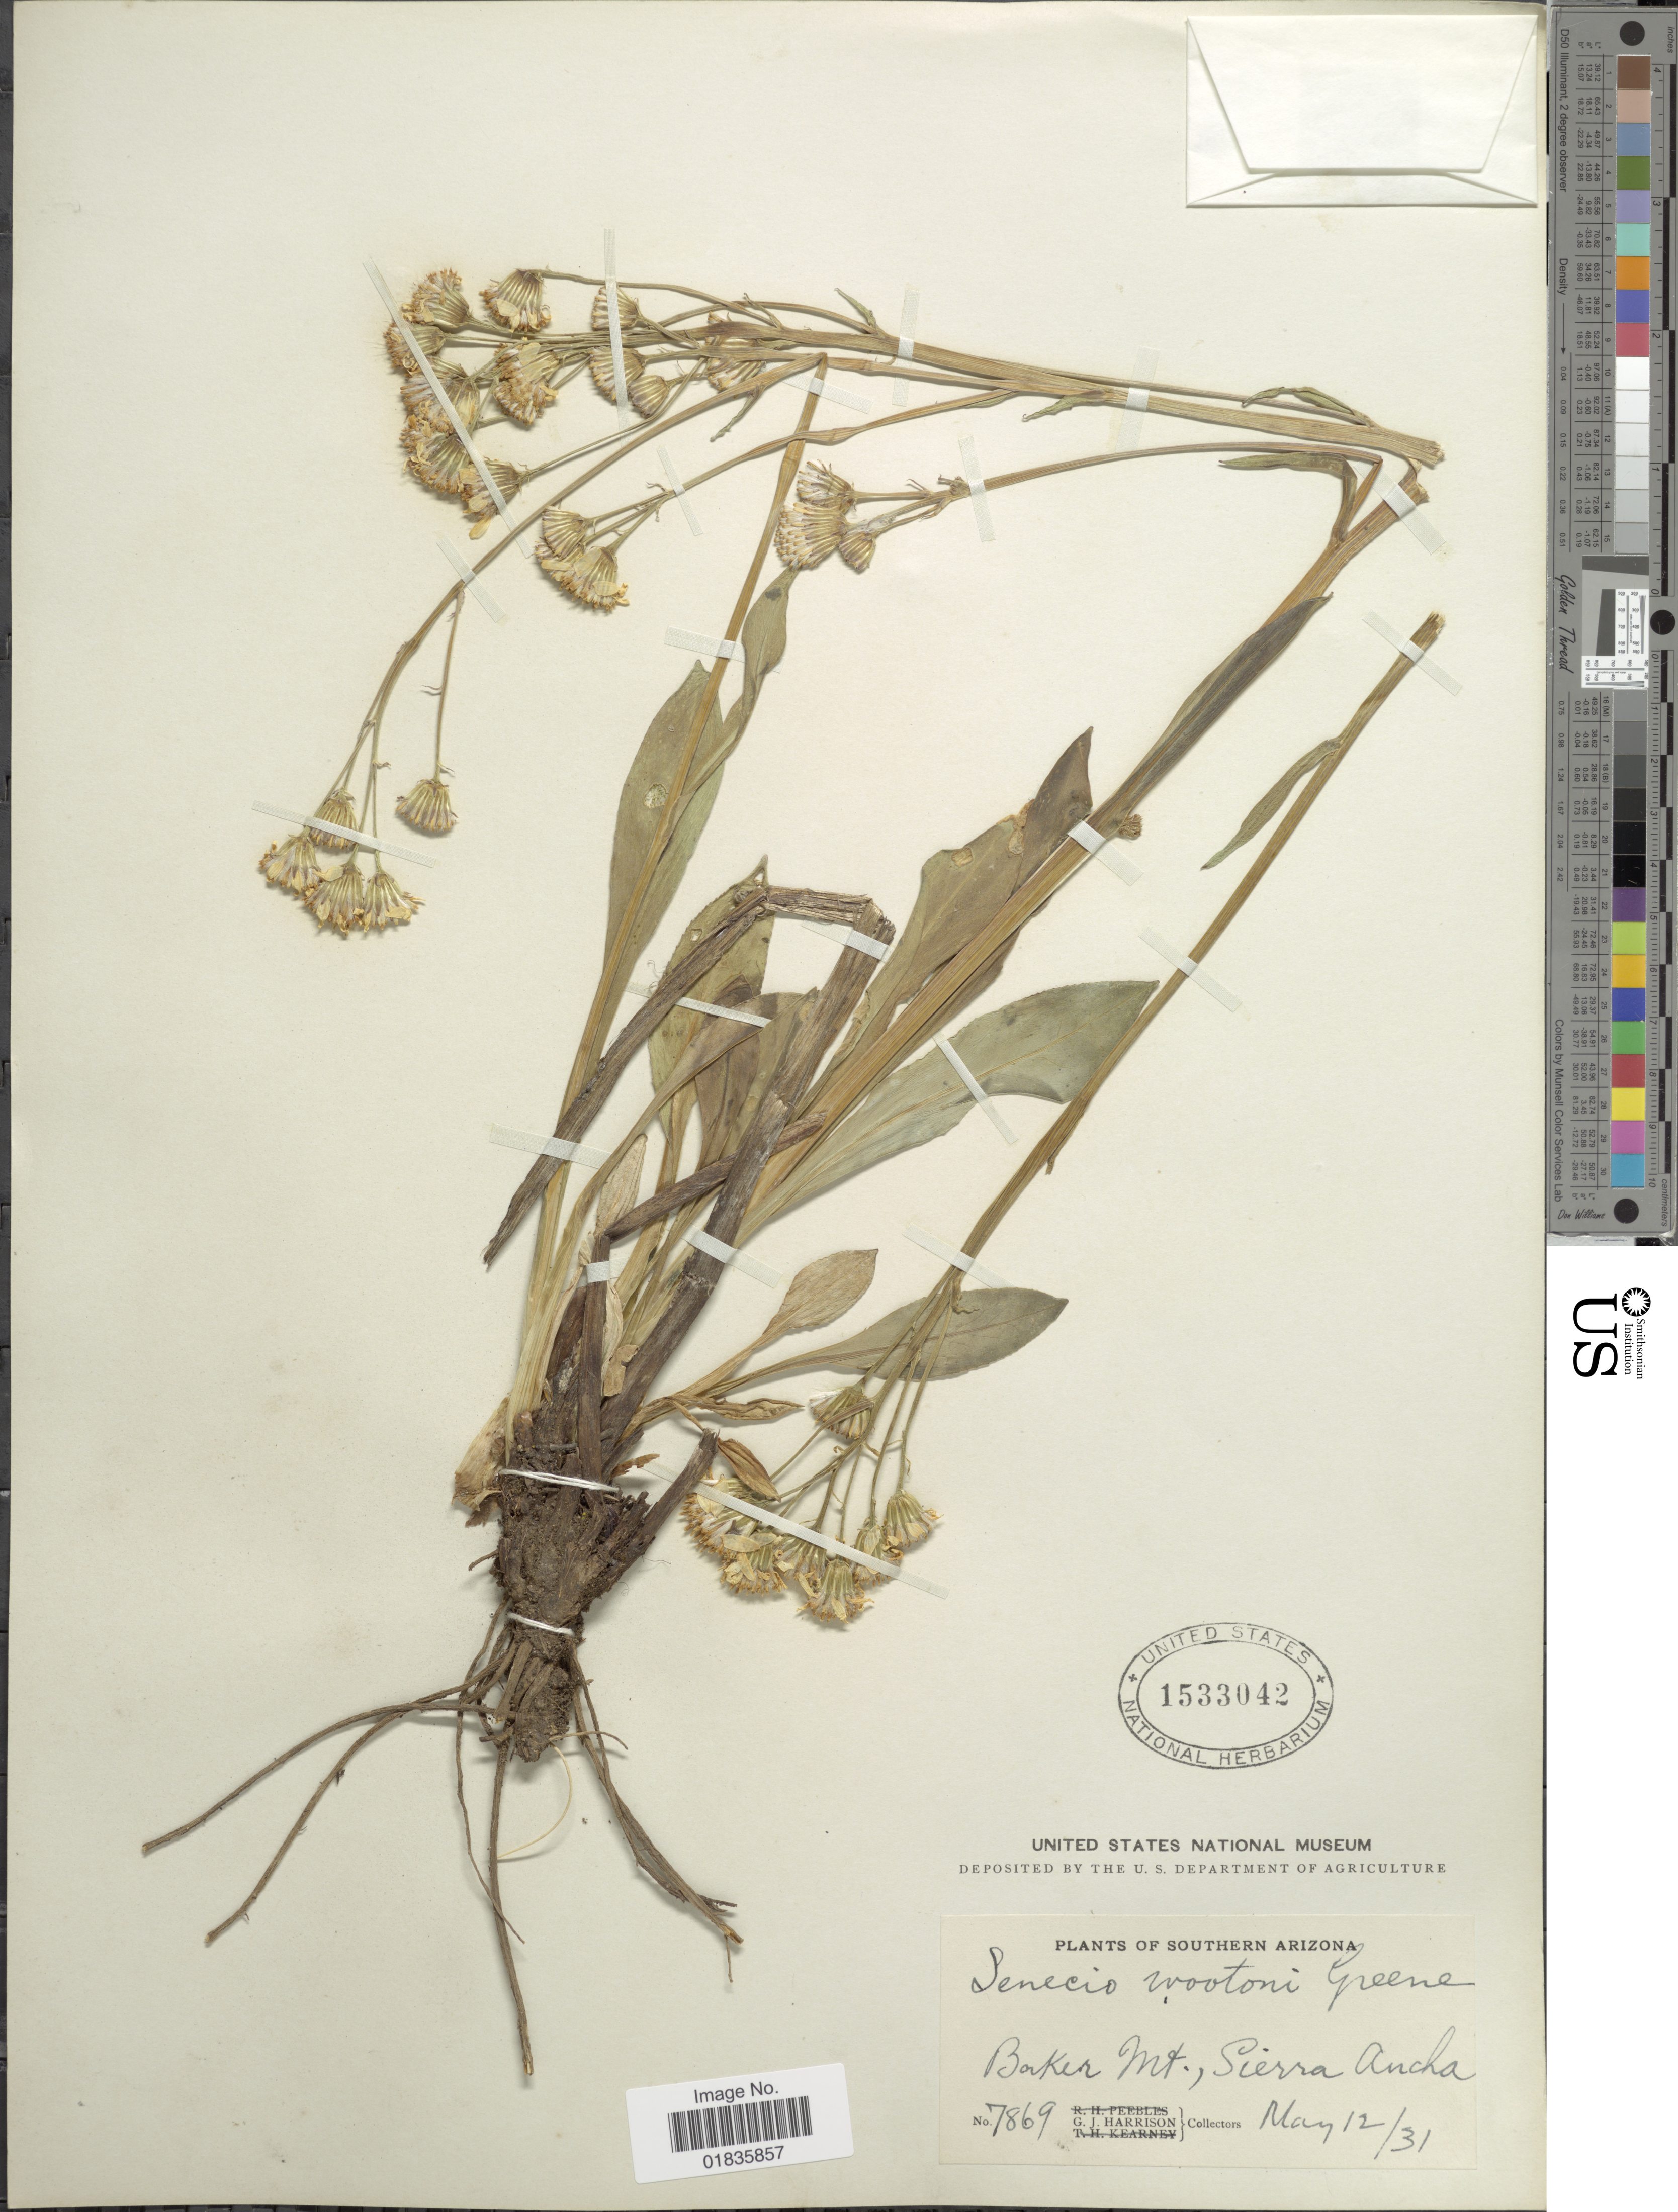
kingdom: Plantae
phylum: Tracheophyta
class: Magnoliopsida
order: Asterales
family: Asteraceae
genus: Senecio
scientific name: Senecio wootonii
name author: Greene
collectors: G. J. Harrison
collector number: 7869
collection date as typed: Transcribed d/m/y: 12/5/31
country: United States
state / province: Arizona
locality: Southern Arizona, Baker Mt., Sierra Ancha.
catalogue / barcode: US 1533042